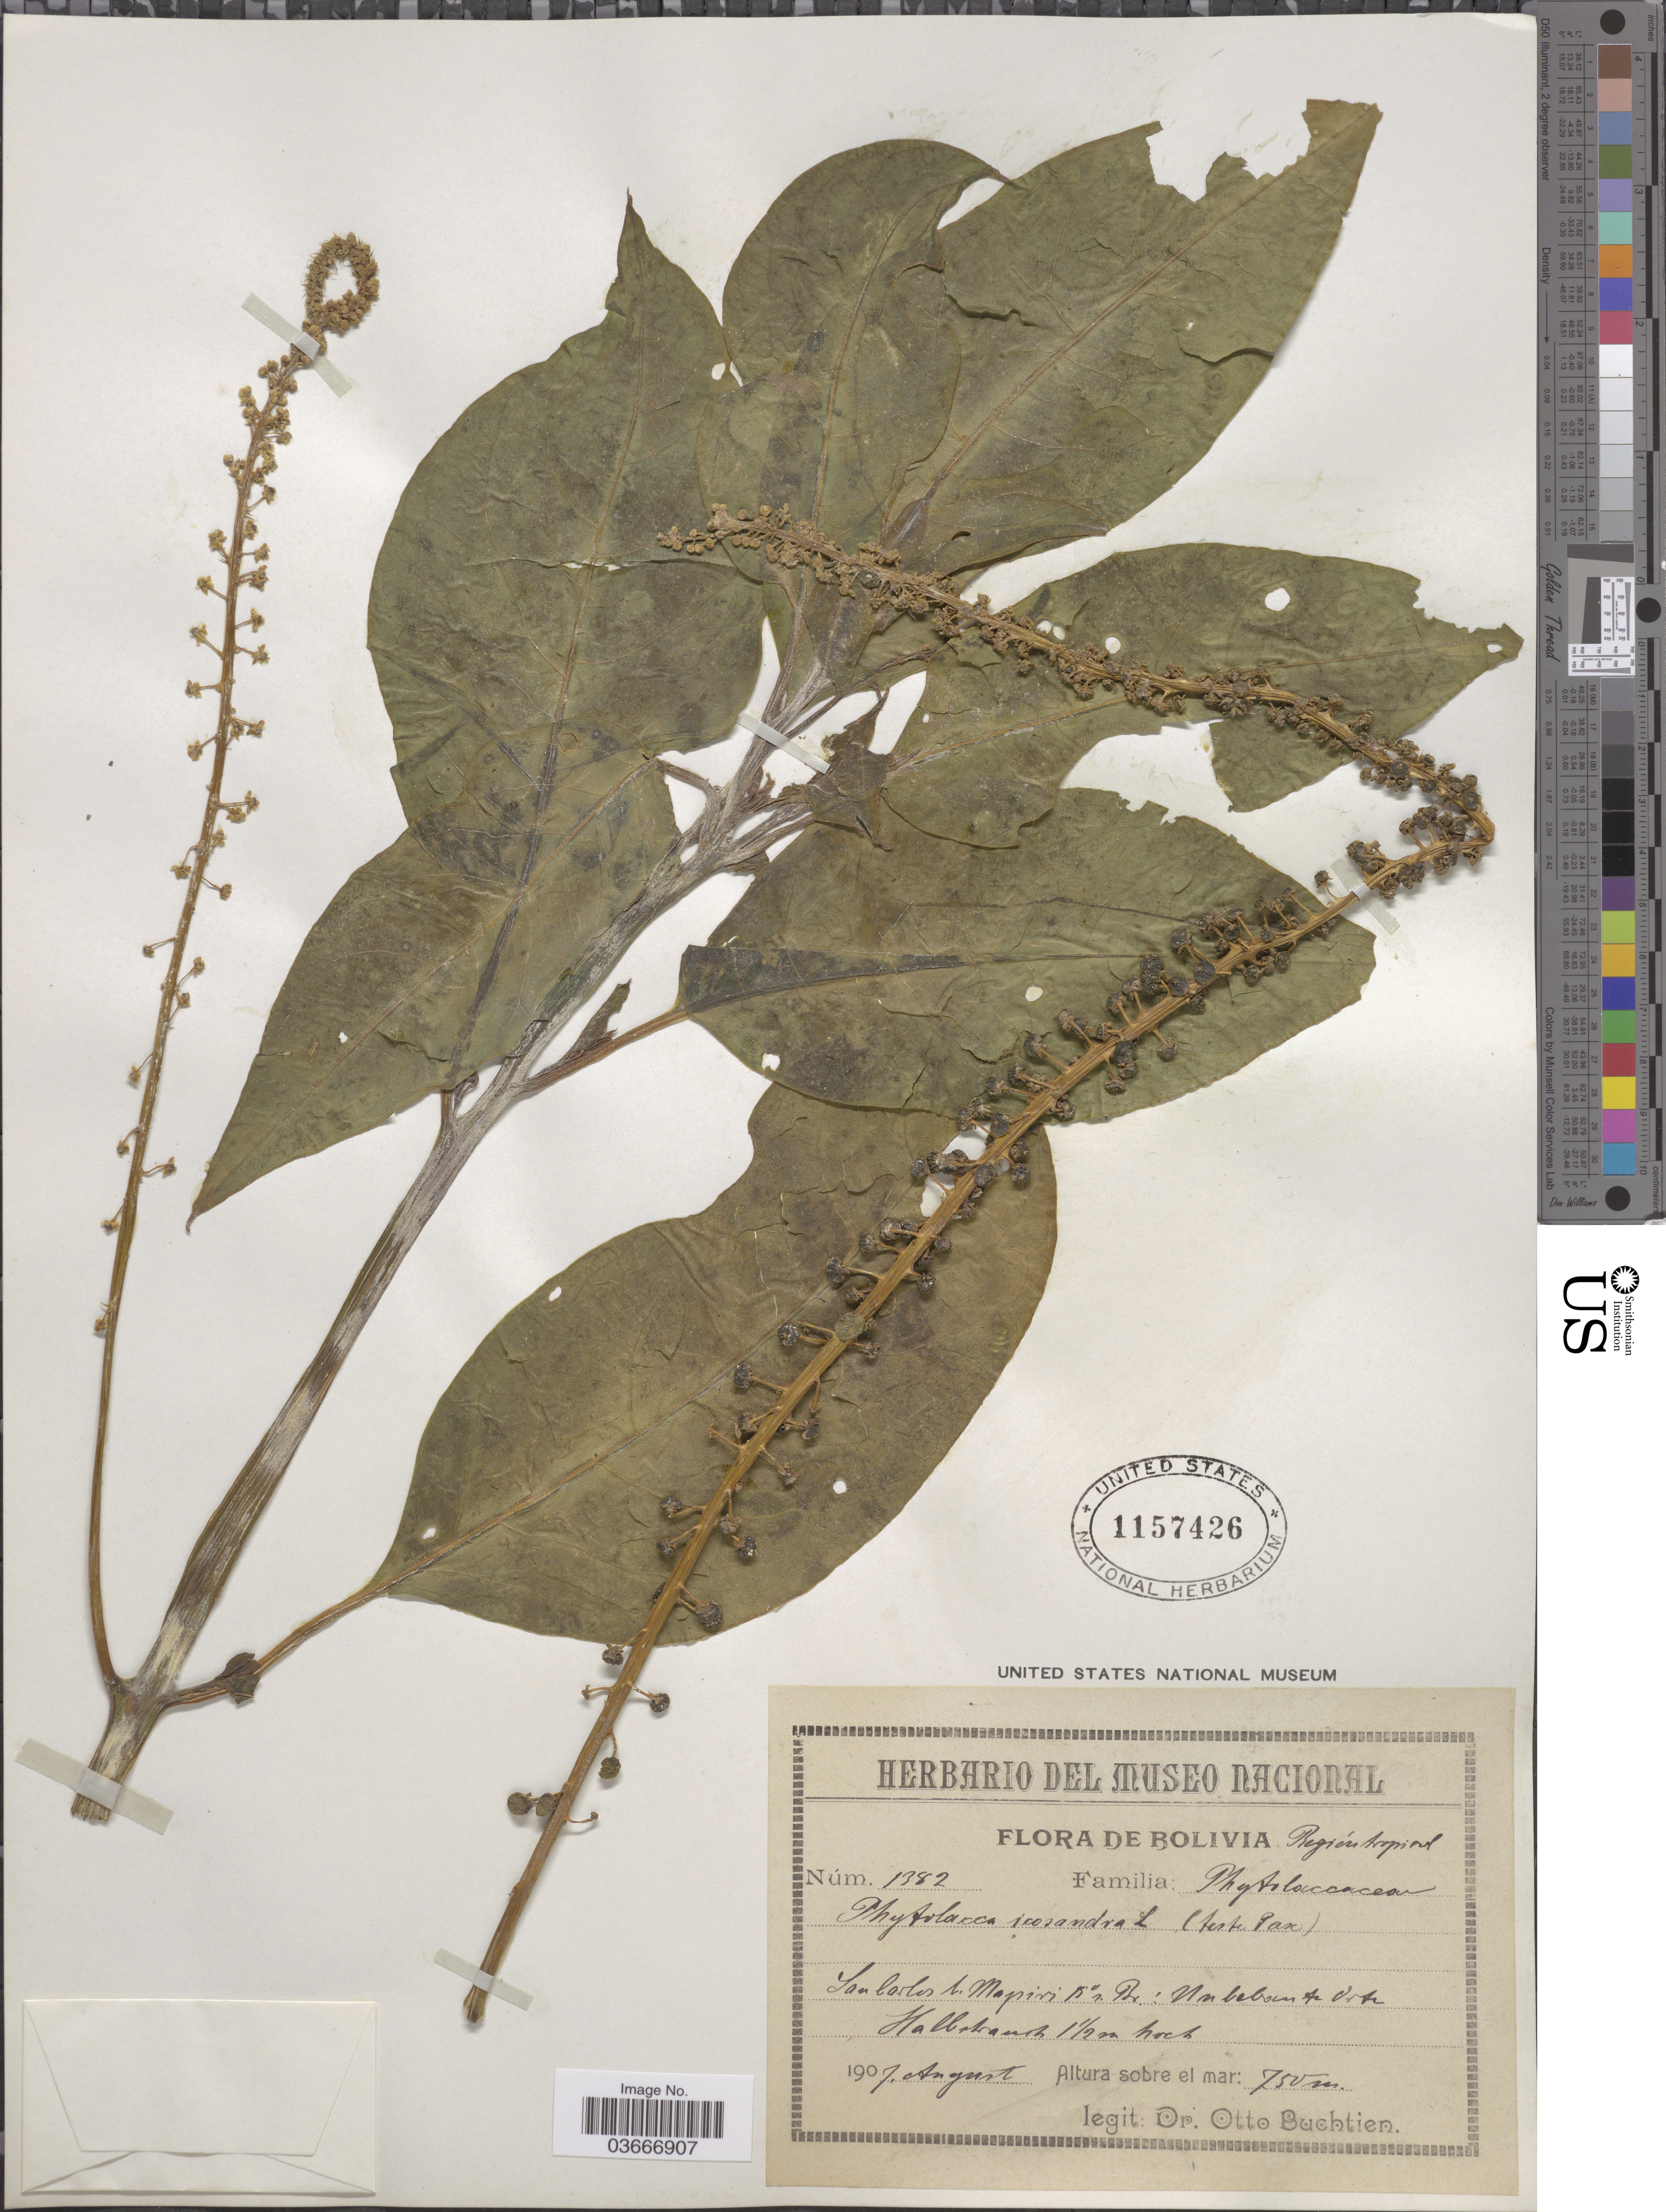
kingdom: Plantae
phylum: Tracheophyta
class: Magnoliopsida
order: Caryophyllales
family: Phytolaccaceae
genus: Phytolacca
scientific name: Phytolacca rivinoides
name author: Kunth & C.D. Bouché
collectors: O. Buchtien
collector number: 1382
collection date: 1907-08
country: Bolivia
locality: Región tropical. San Carlos l. Mapiri 15°s. Br.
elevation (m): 750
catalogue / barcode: US 1157426